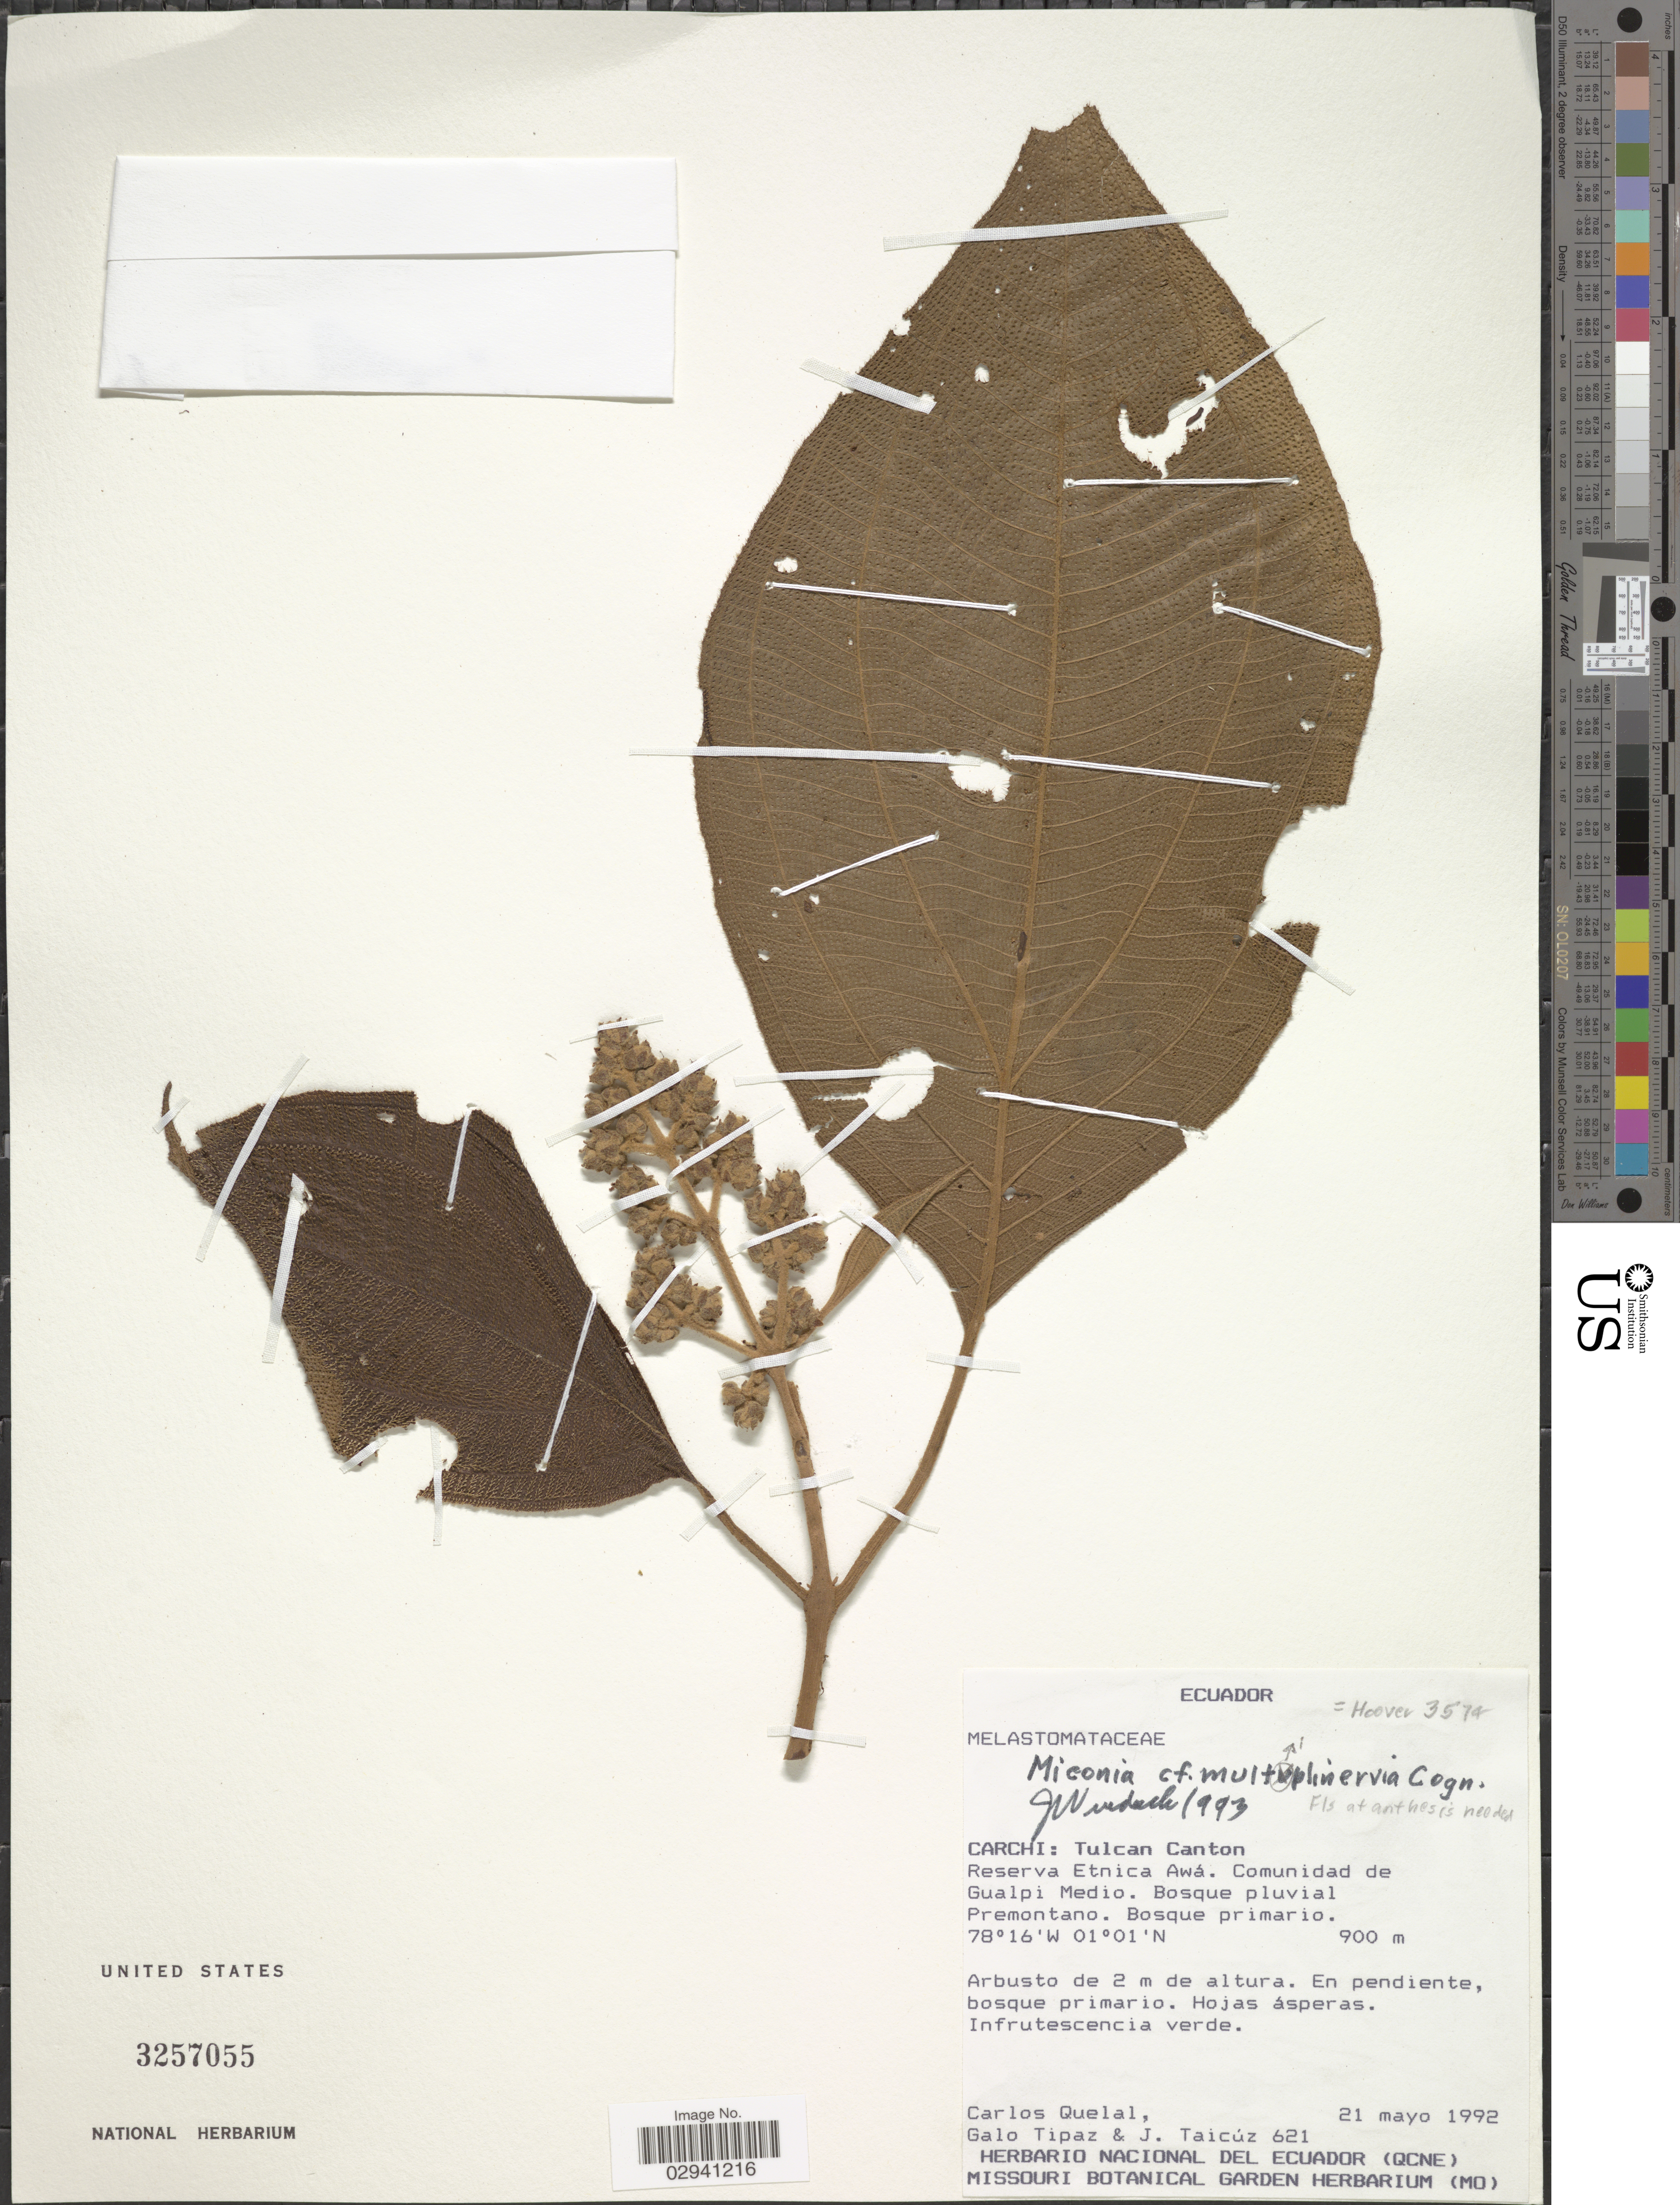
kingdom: Plantae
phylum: Tracheophyta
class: Magnoliopsida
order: Myrtales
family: Melastomataceae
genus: Miconia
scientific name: Miconia multiplinervia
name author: Cogn.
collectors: C. Quelal, G. Tipaz & J. Taicuz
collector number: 621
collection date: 1992-05-21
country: Ecuador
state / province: Carchi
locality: Carchi: Tulcan Canton. Reserva Etnica Awá. Comunidad de Gualpi Medio.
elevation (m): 900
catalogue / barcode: US 3257055